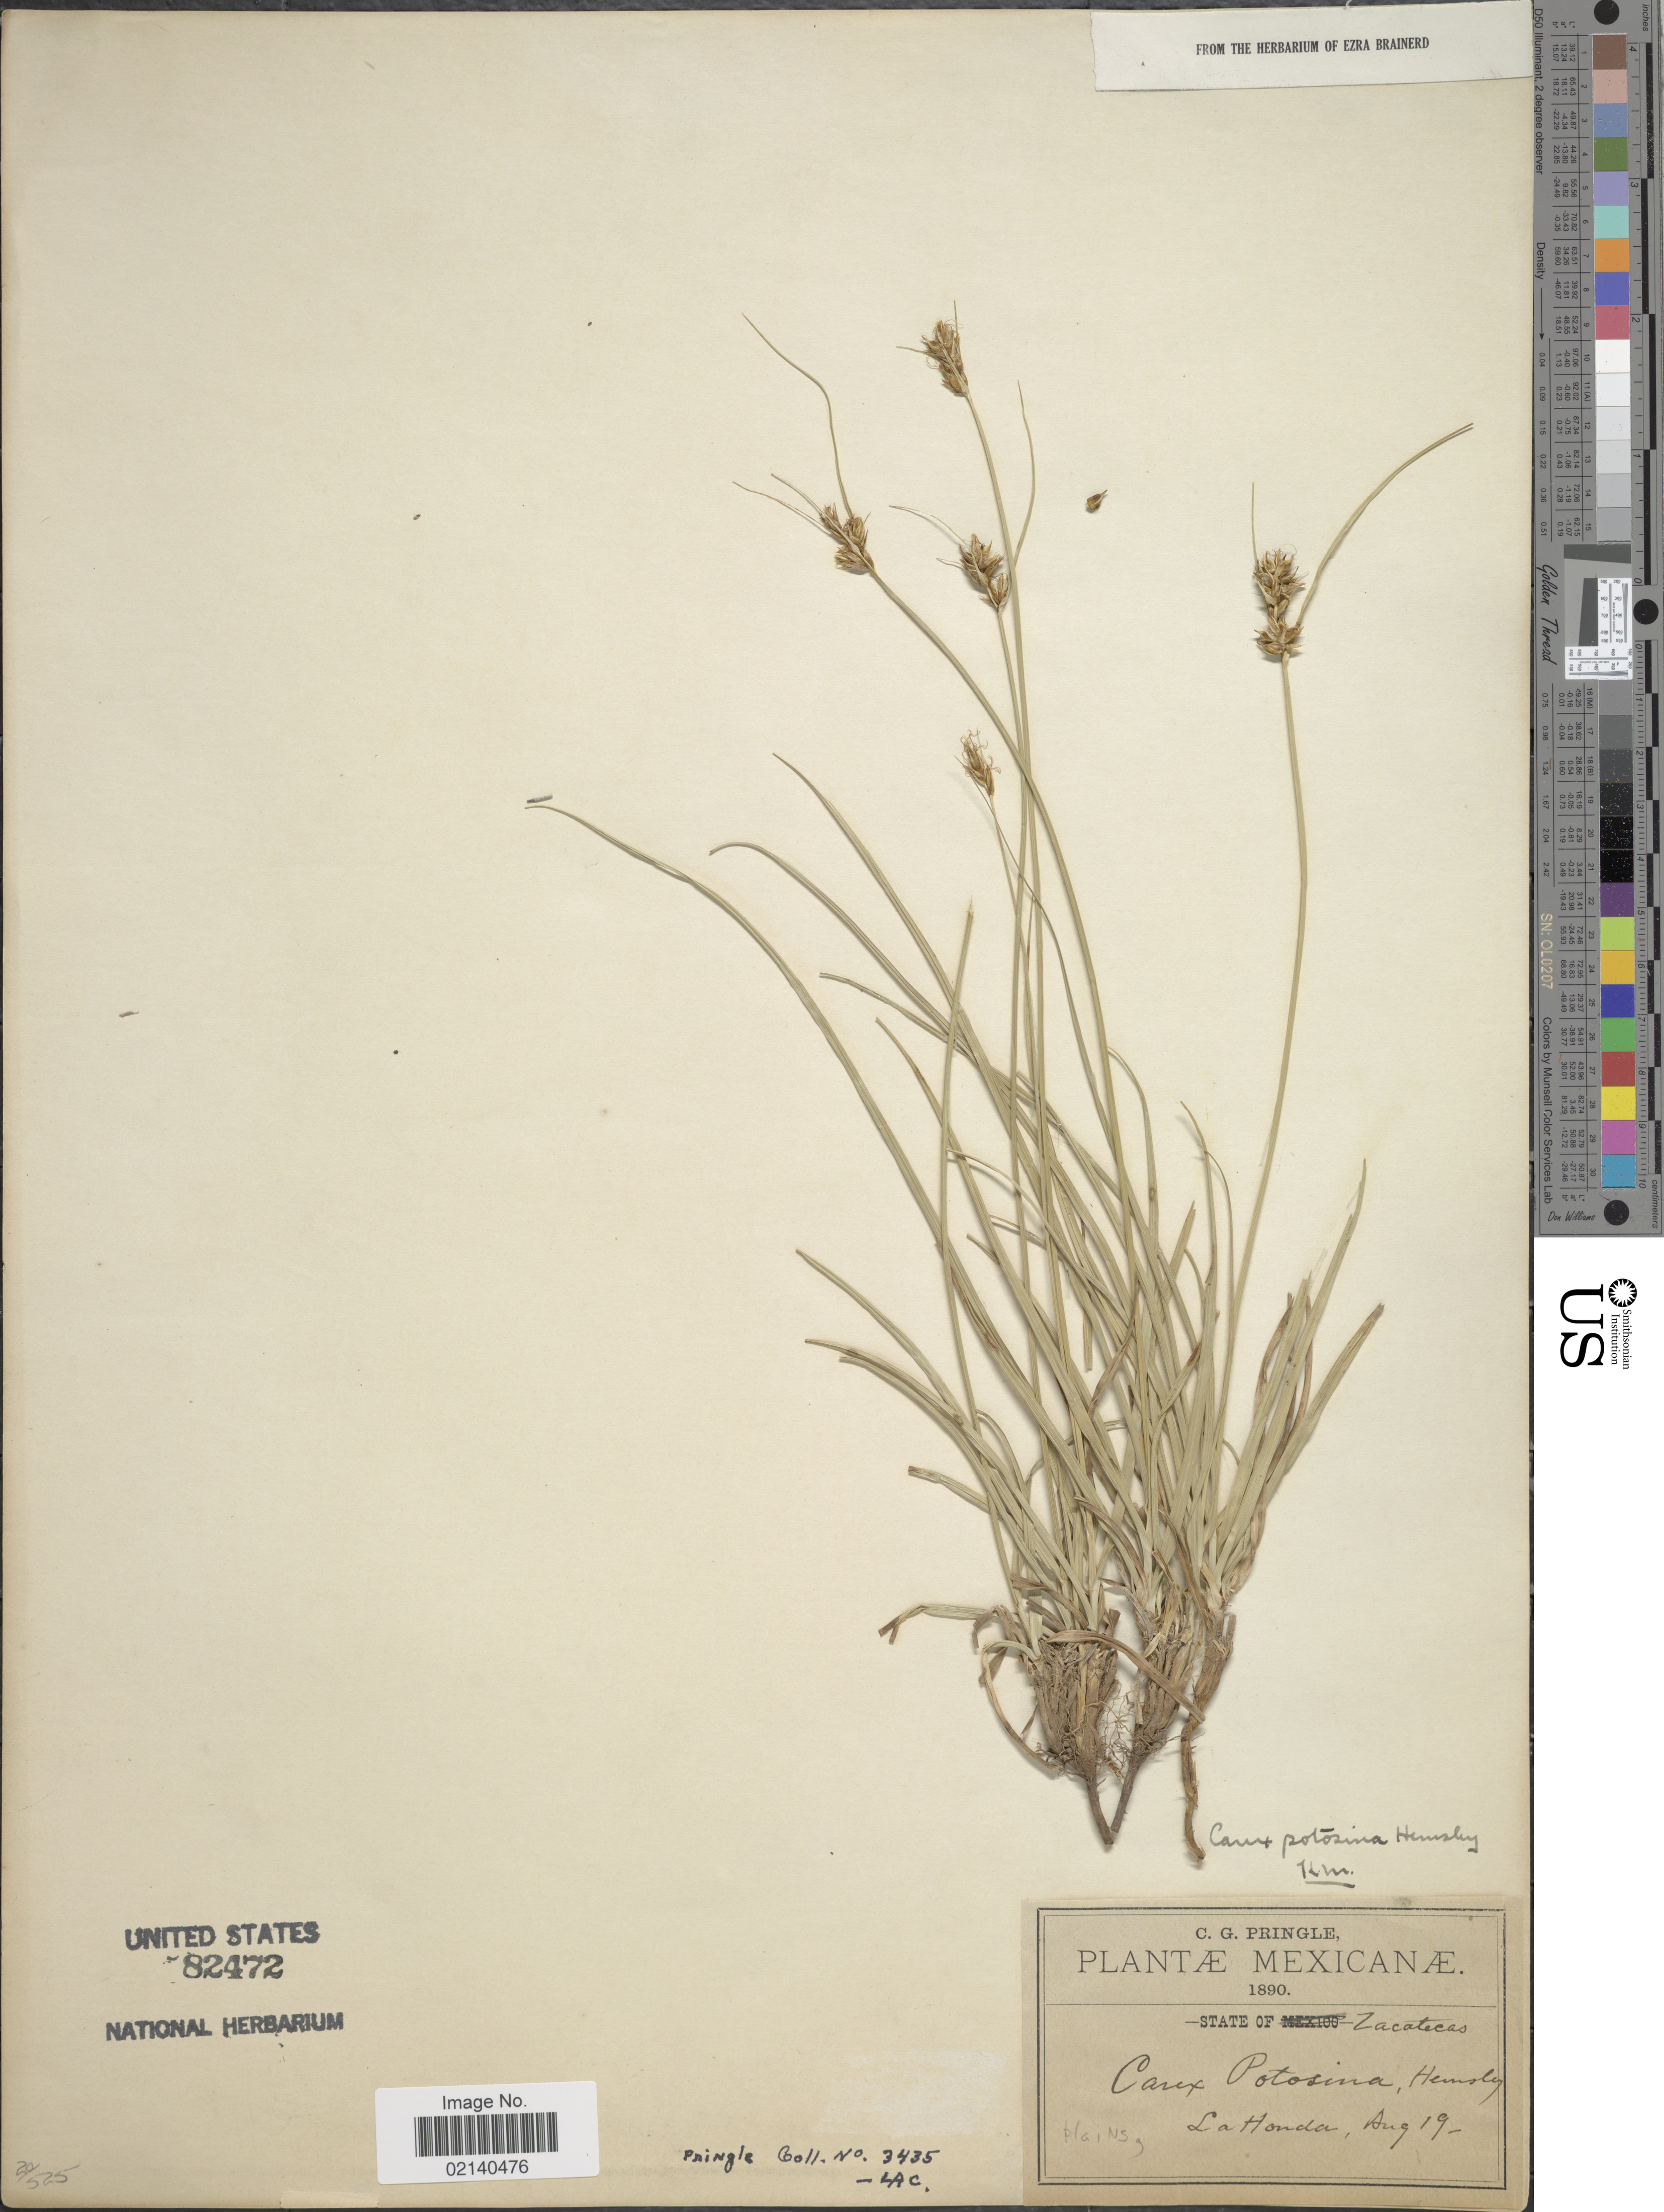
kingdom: Plantae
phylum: Tracheophyta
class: Liliopsida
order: Poales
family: Cyperaceae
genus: Carex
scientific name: Carex potosina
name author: Hemsl.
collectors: C. G. Pringle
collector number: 3435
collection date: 1890-08-19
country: Mexico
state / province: Zacatecas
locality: La Honda, Plains.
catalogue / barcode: US 82472